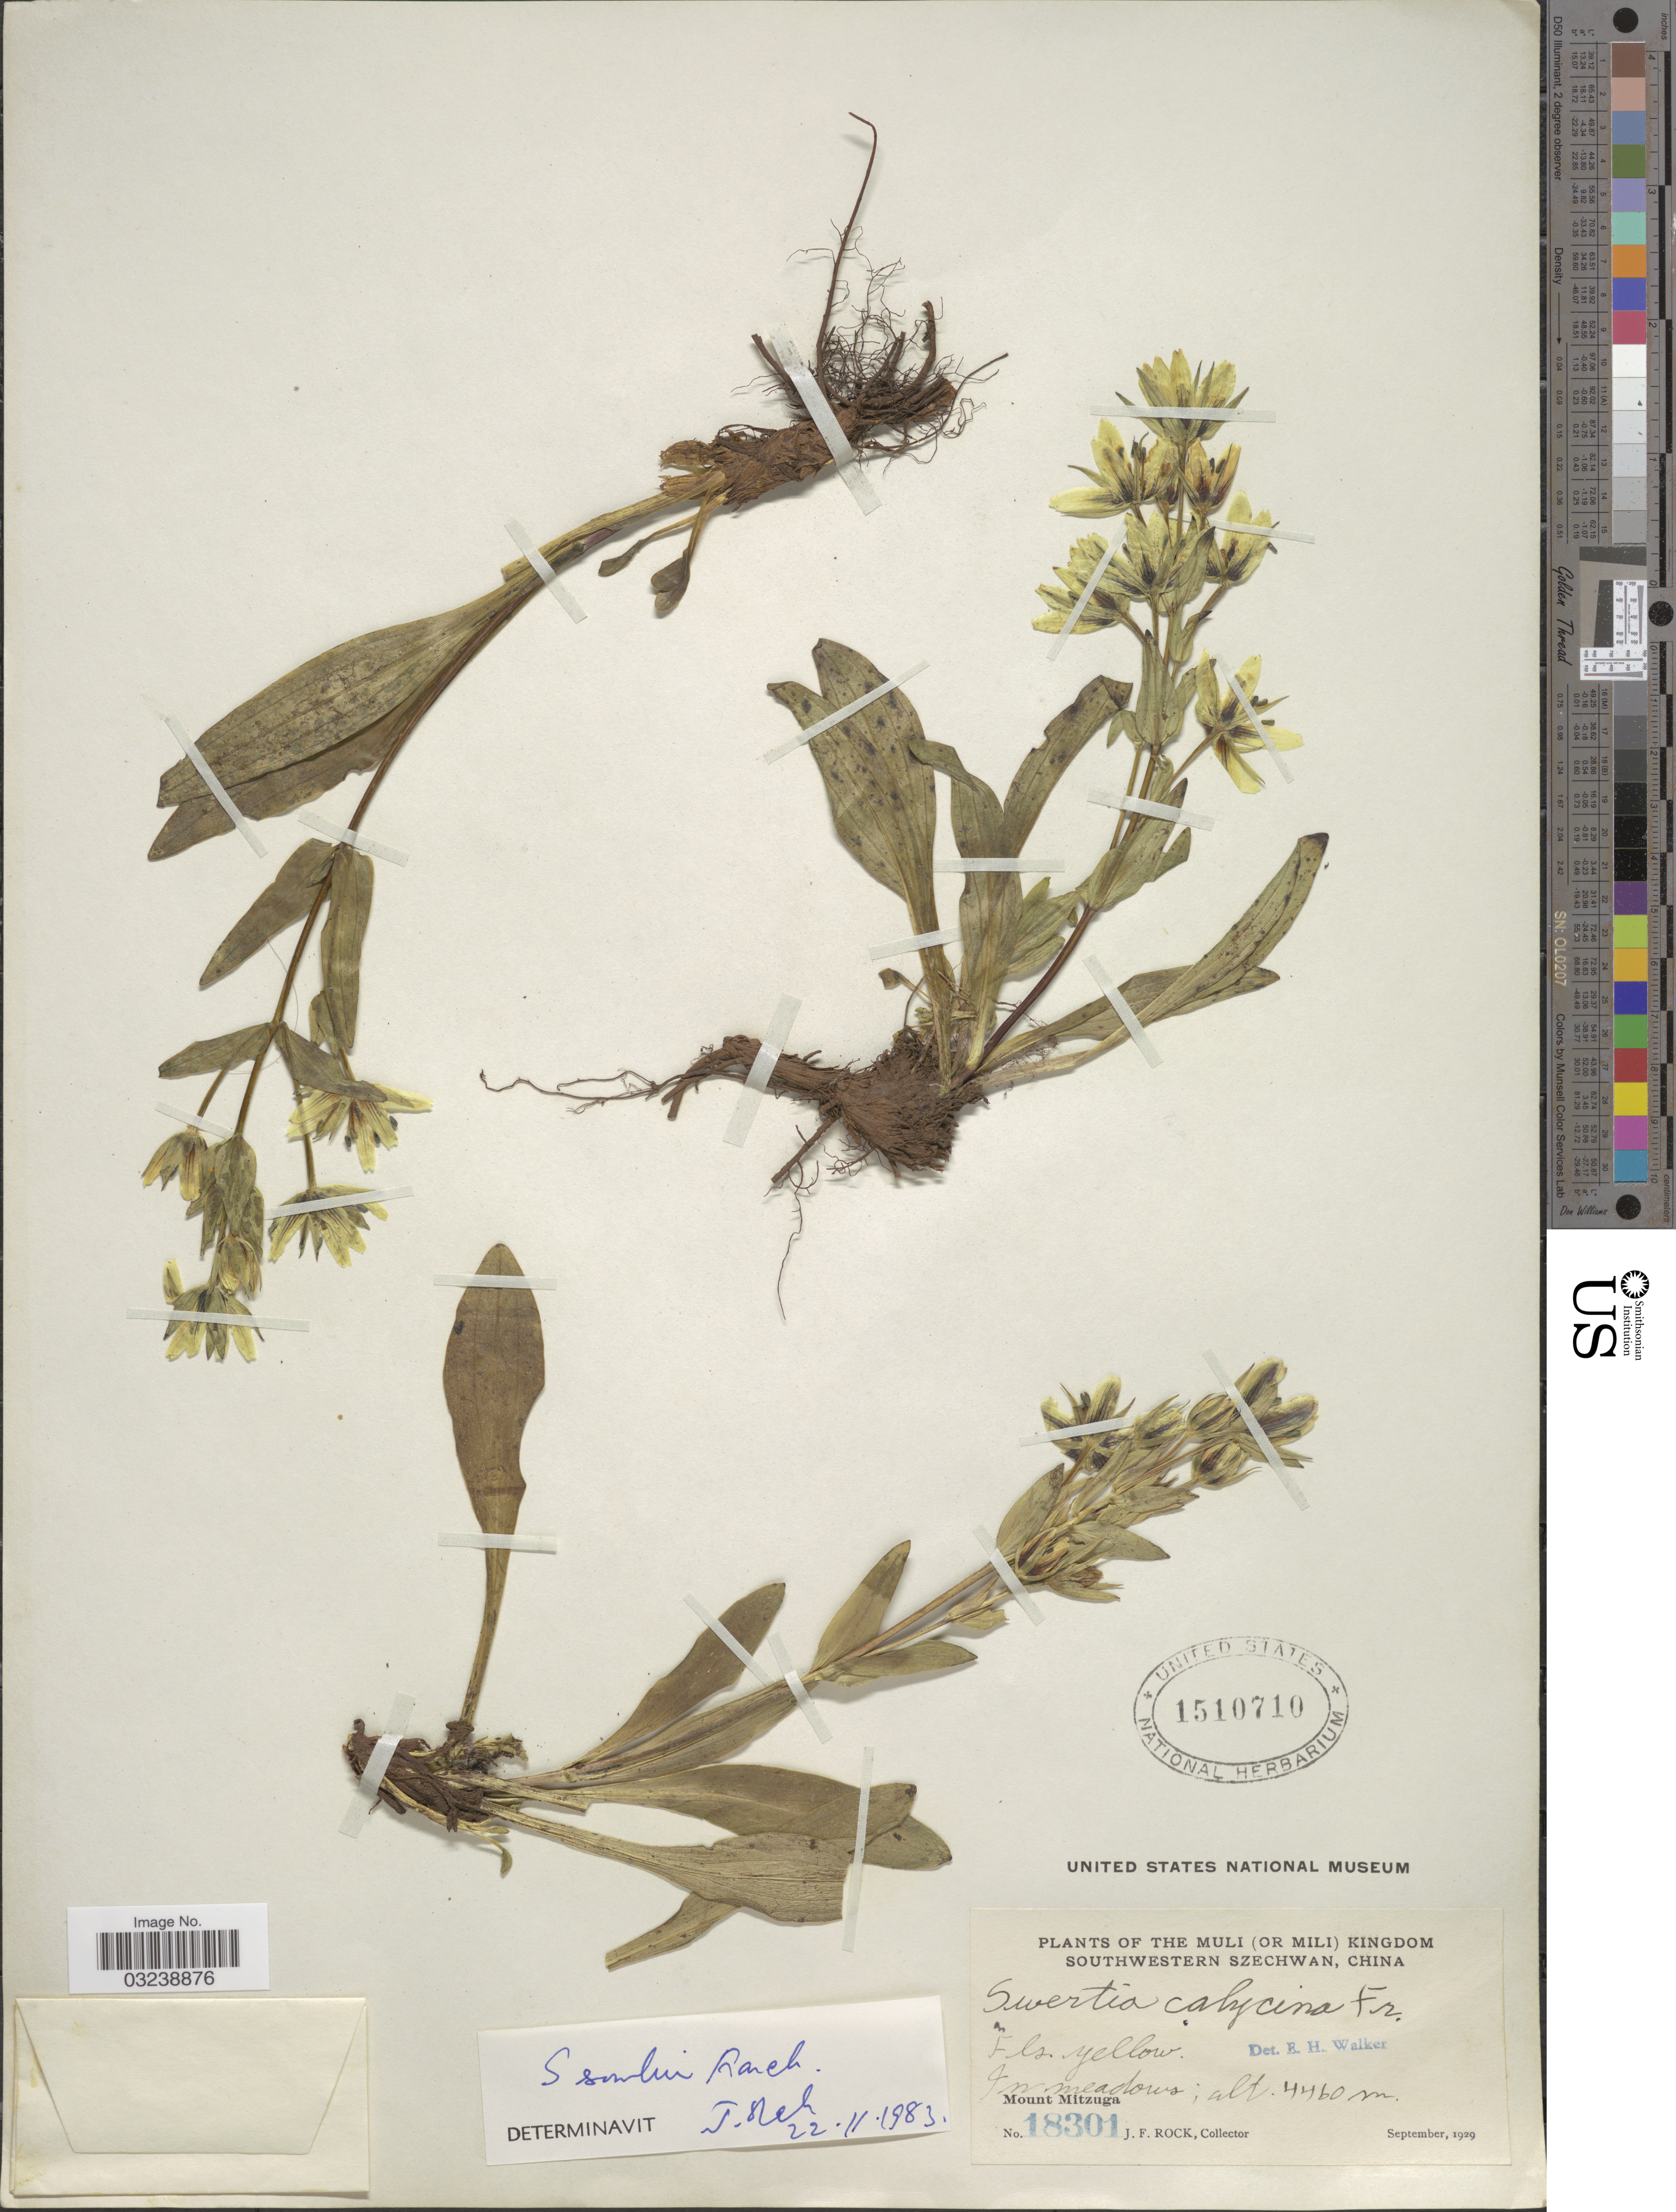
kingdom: Plantae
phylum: Tracheophyta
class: Magnoliopsida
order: Gentianales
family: Gentianaceae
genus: Swertia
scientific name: Swertia souliei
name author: Burkill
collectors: J. Rock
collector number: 18301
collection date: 1929-09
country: China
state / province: Sichuan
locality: Muli (or Mili) Kingdom. Southwestern Szechwan. Mount Mitzuga.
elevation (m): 4460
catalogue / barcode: US 1510710